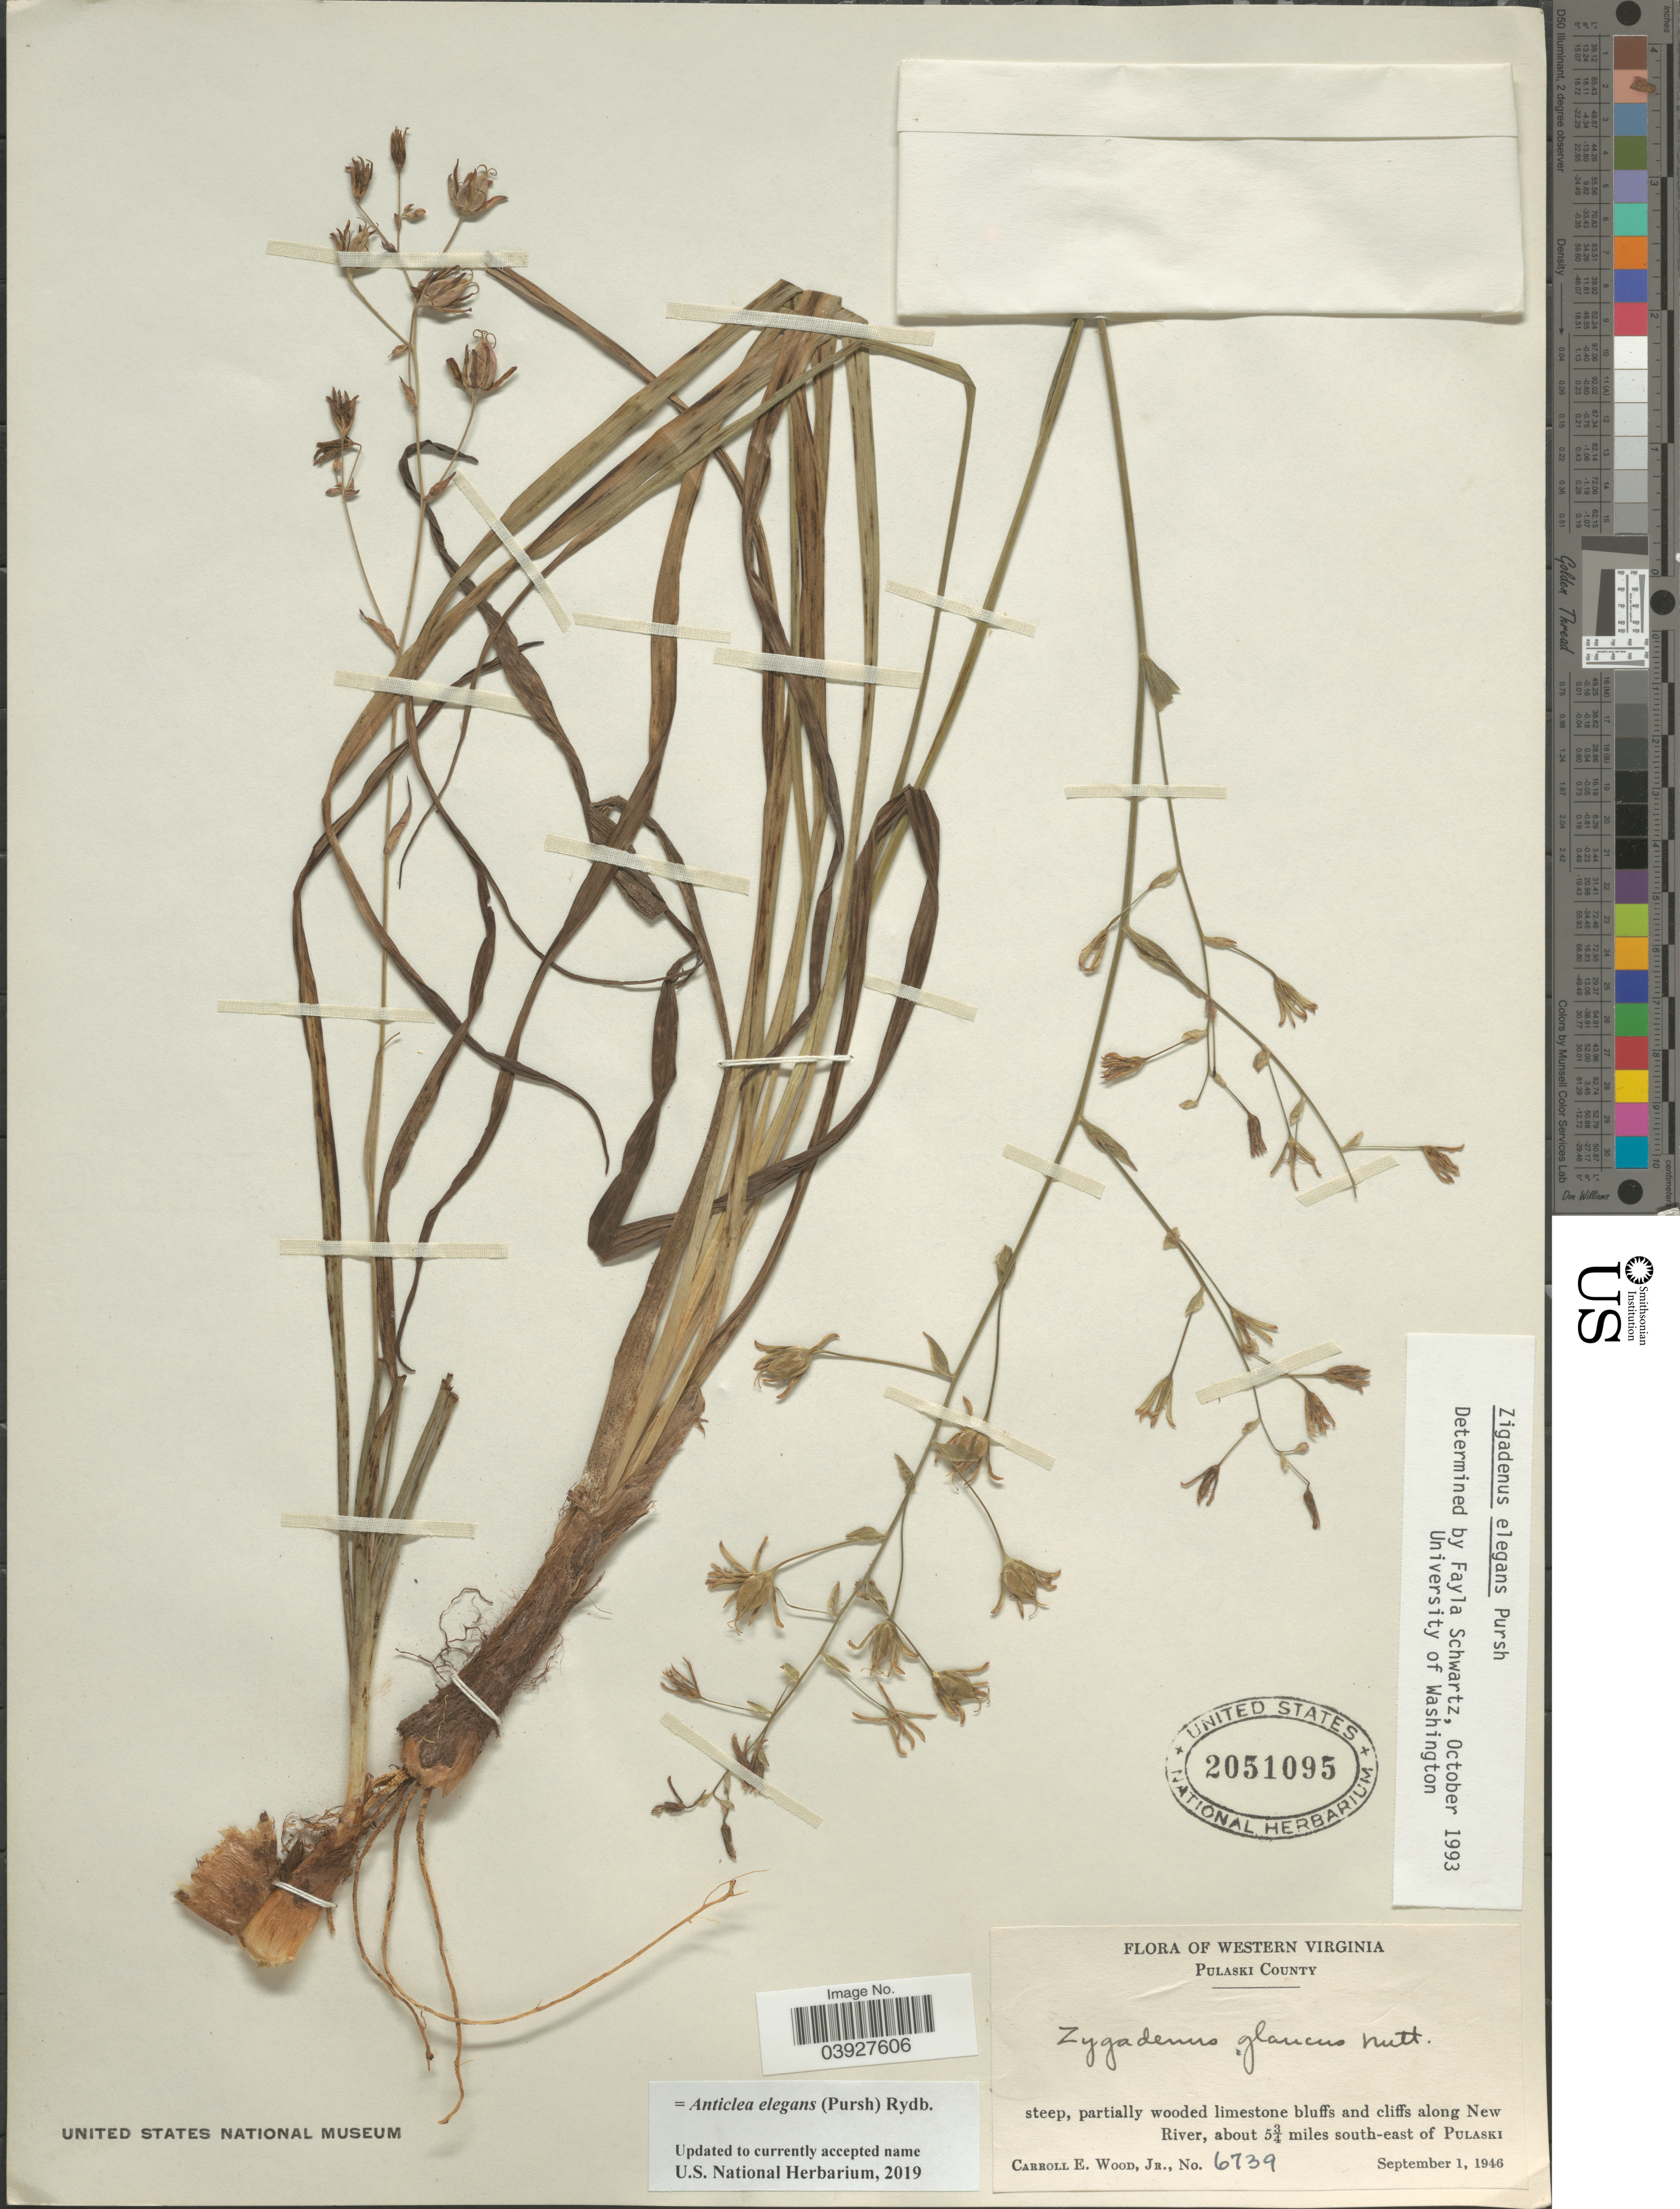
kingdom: Plantae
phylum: Tracheophyta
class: Liliopsida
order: Liliales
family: Melanthiaceae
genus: Anticlea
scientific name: Anticlea elegans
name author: (Pursh) Rydb.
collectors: C. Wood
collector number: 6739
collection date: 1946-09-01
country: United States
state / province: West Virginia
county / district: Pulaski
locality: Pulaski County. Steep, partially wooded limestone bluffs and cliffs along New River, about 5¾ miles south-east of Pulaski.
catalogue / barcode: US 2051095